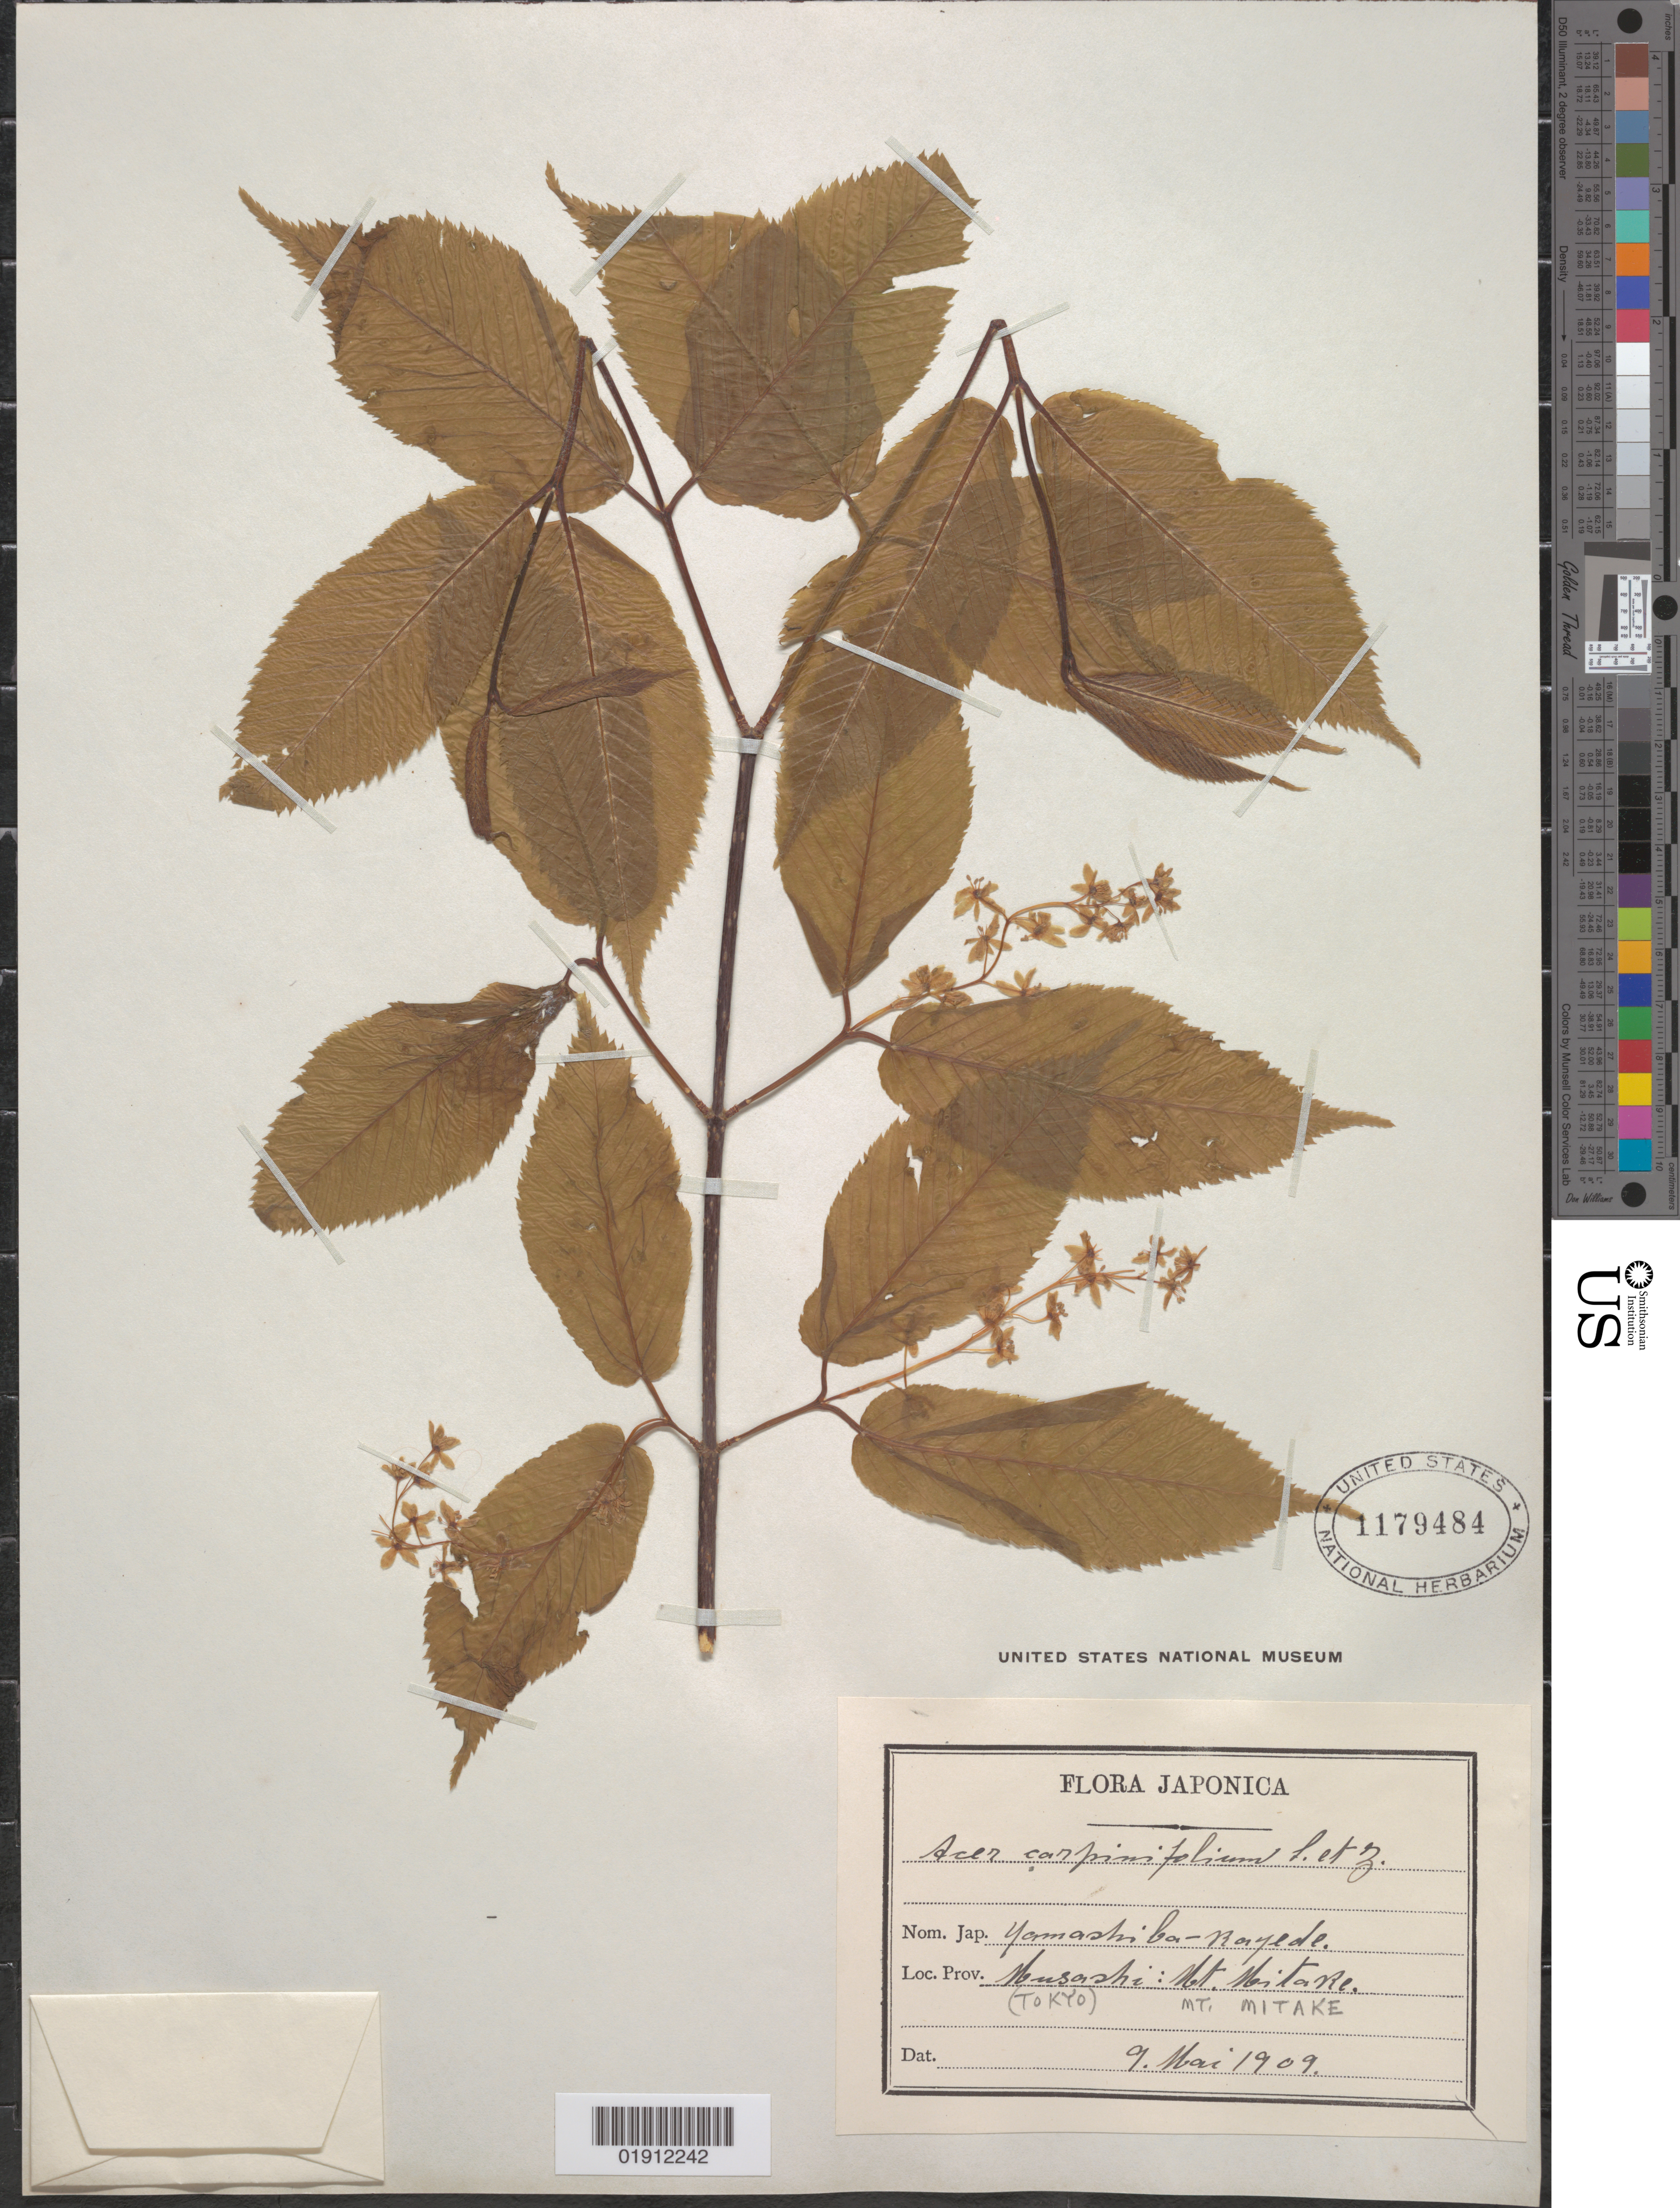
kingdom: Plantae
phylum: Tracheophyta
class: Magnoliopsida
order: Sapindales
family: Sapindaceae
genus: Acer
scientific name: Acer carpinifolium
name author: Siebold & Zucc.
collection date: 1909-05-09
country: Japan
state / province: Tokyo, Federal City of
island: Honshu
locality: Mt. Mitake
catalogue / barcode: US 1179484